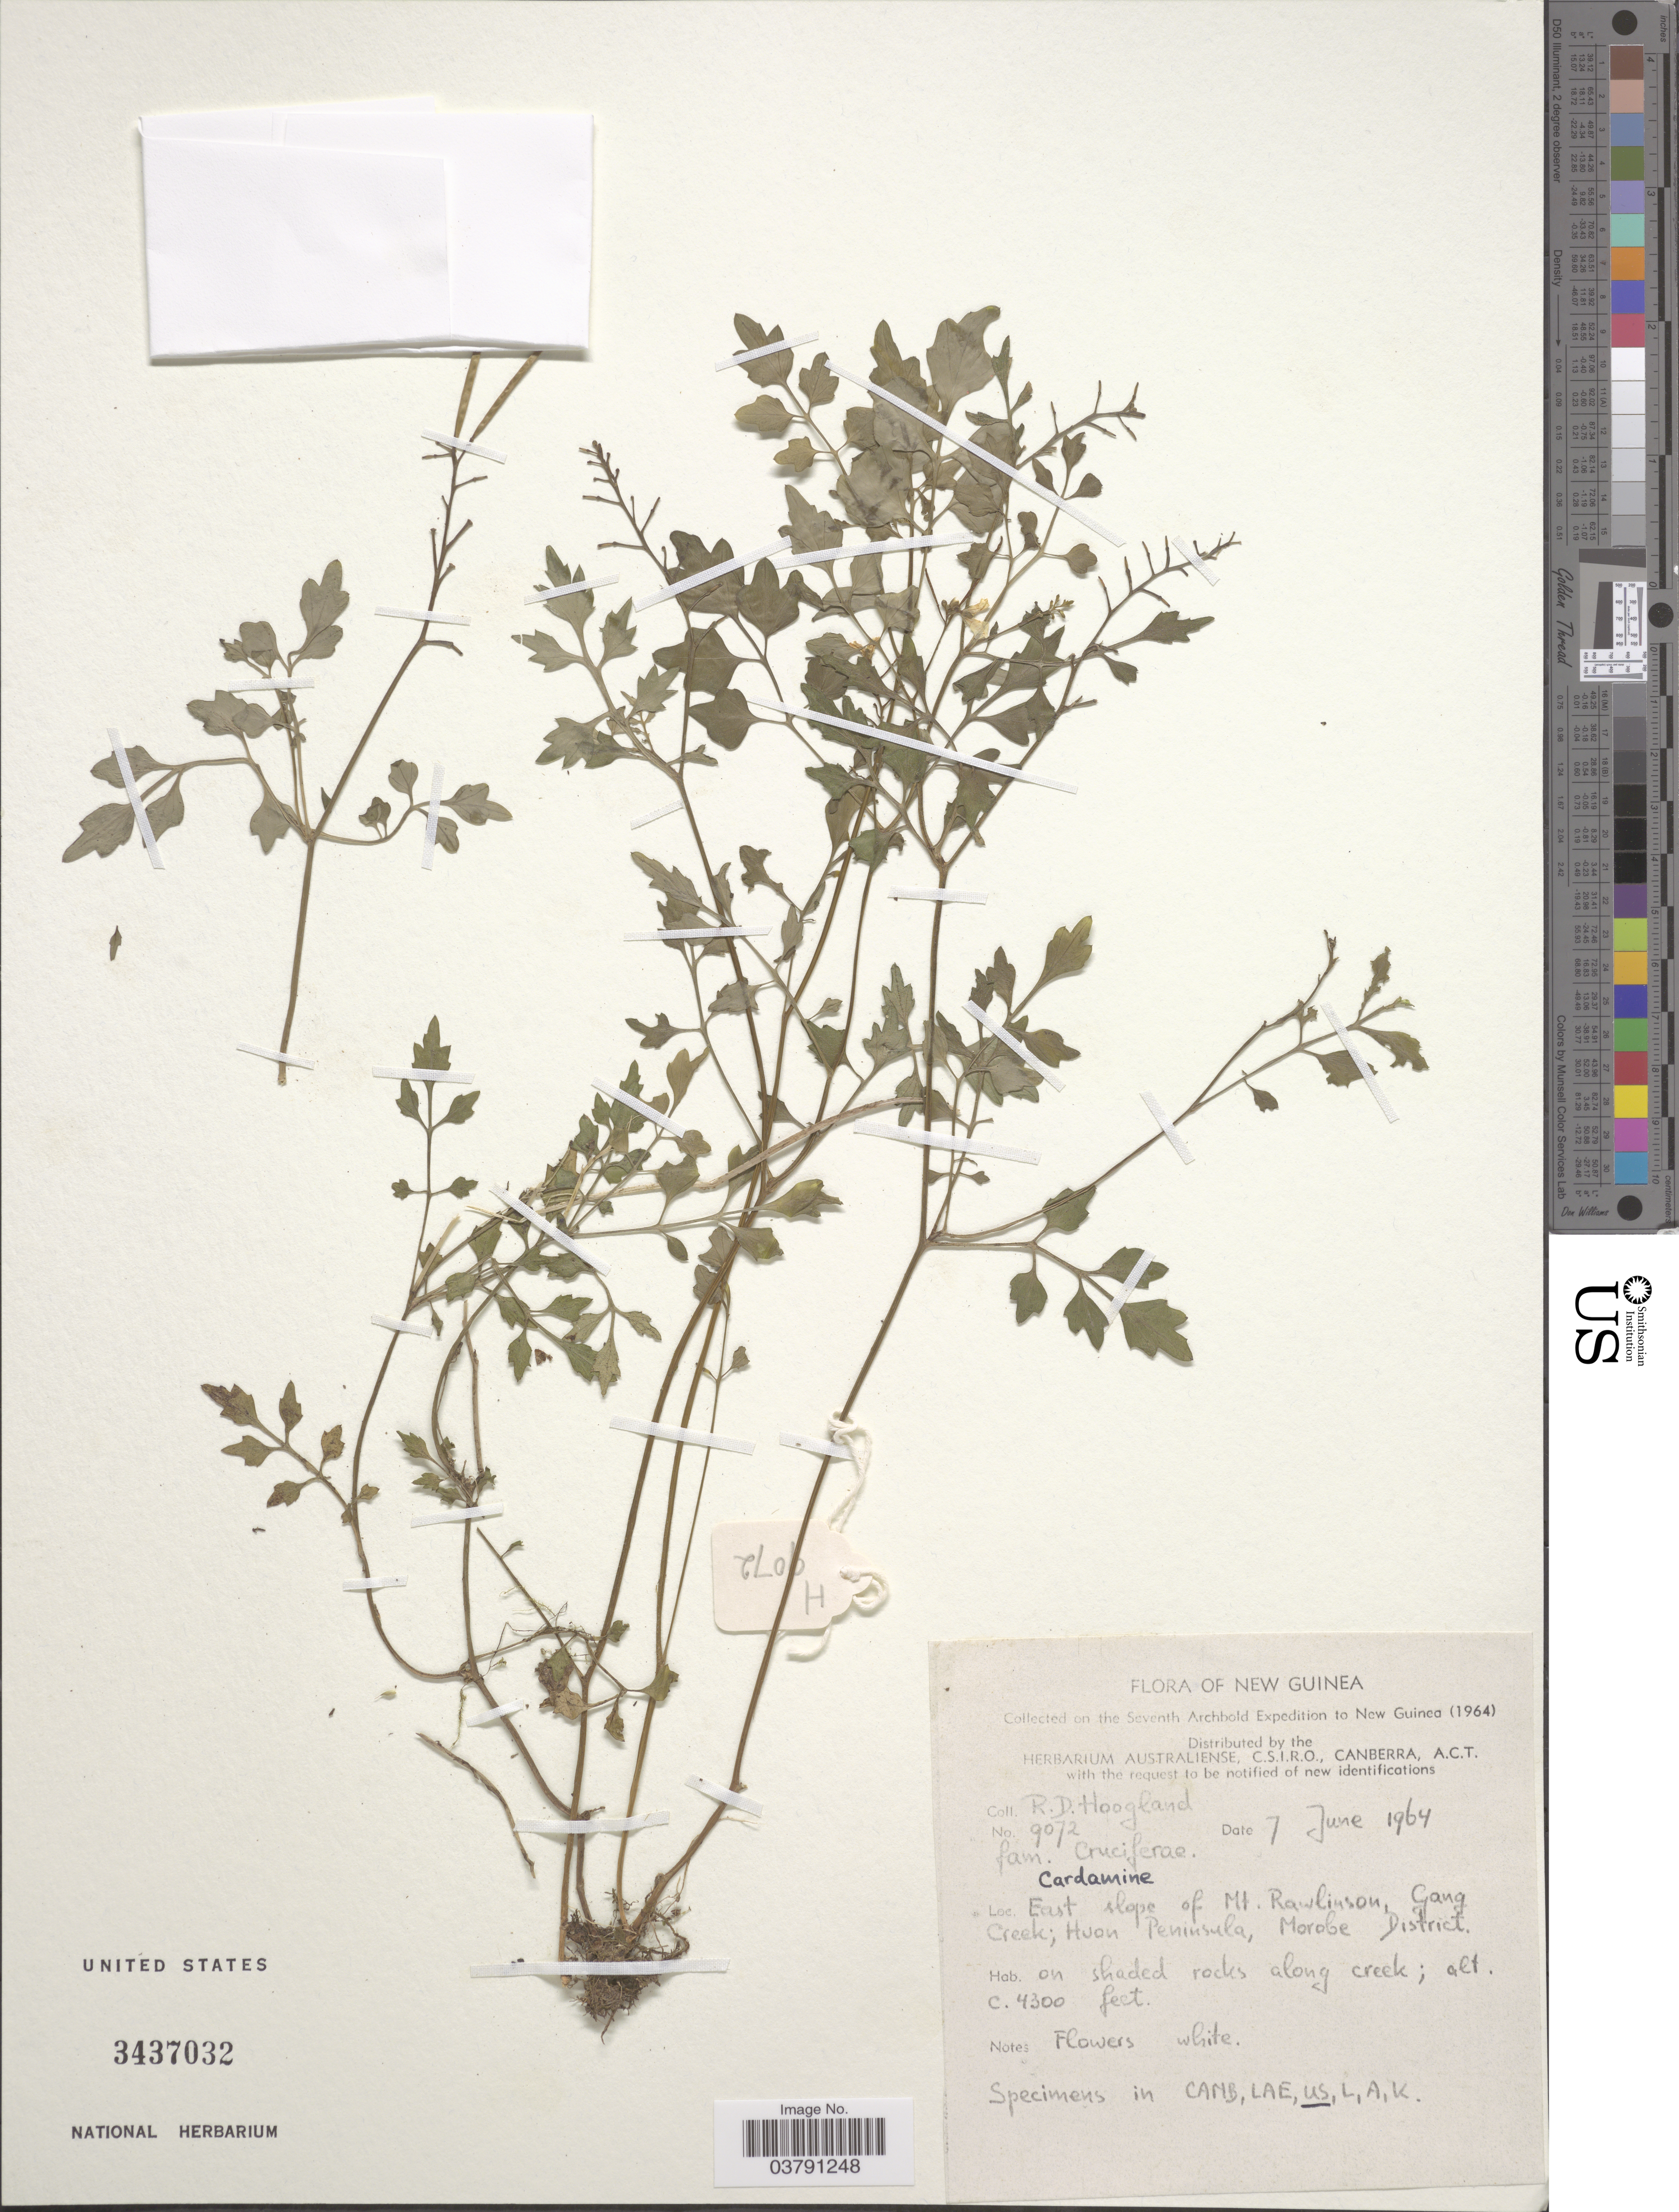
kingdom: Plantae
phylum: Tracheophyta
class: Magnoliopsida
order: Brassicales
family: Brassicaceae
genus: Cardamine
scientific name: Cardamine sp.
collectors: R. D. Hoogland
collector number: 9072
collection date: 1964-06-07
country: Papua New Guinea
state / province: Morobe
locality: New Guinea. East slope of Mt. Rawlinson, Gang Creek, Huon Peninsula, Morobe District.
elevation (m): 1311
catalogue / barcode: US 3437032